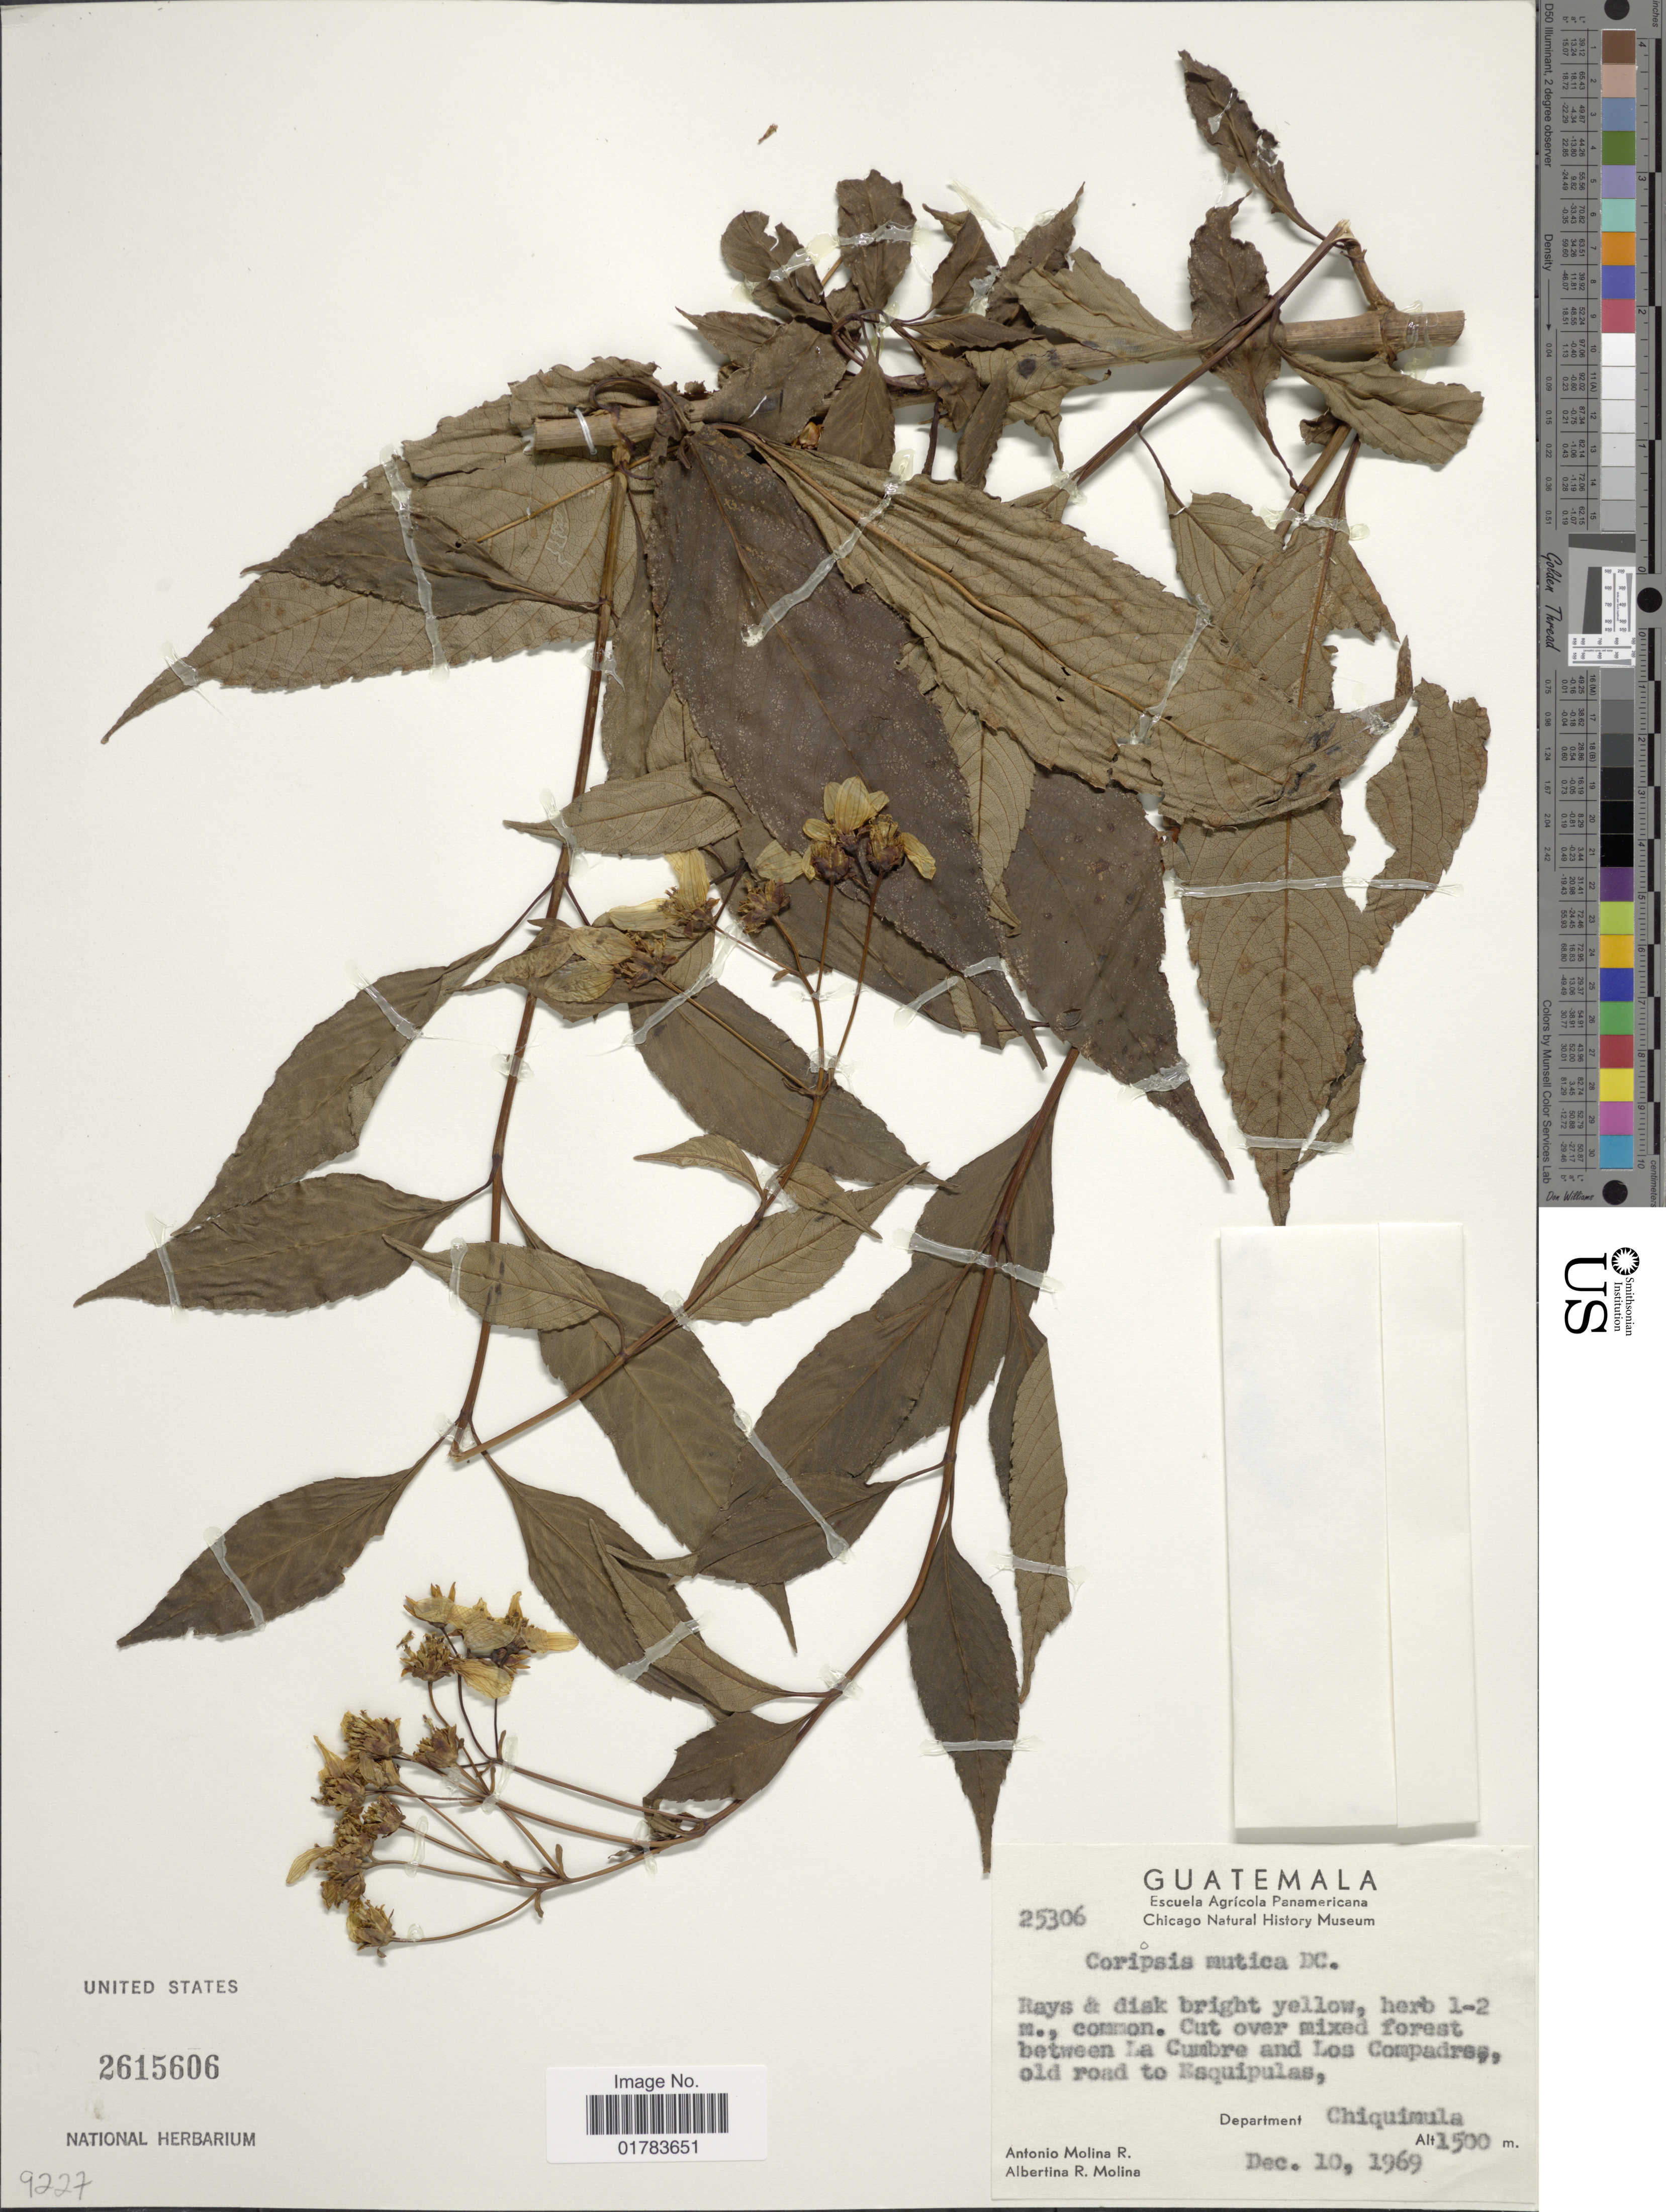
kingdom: Plantae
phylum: Tracheophyta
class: Magnoliopsida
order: Asterales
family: Asteraceae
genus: Coreopsis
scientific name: Coreopsis mutica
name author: DC.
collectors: A. Molina R. & A. R. Molina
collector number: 25306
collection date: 1969-12-10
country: Guatemala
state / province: Chiquimula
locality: Cut over mixed forest between La cumbre and Los Compadres, old road to Esquipulas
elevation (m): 1500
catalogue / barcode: US 2615606